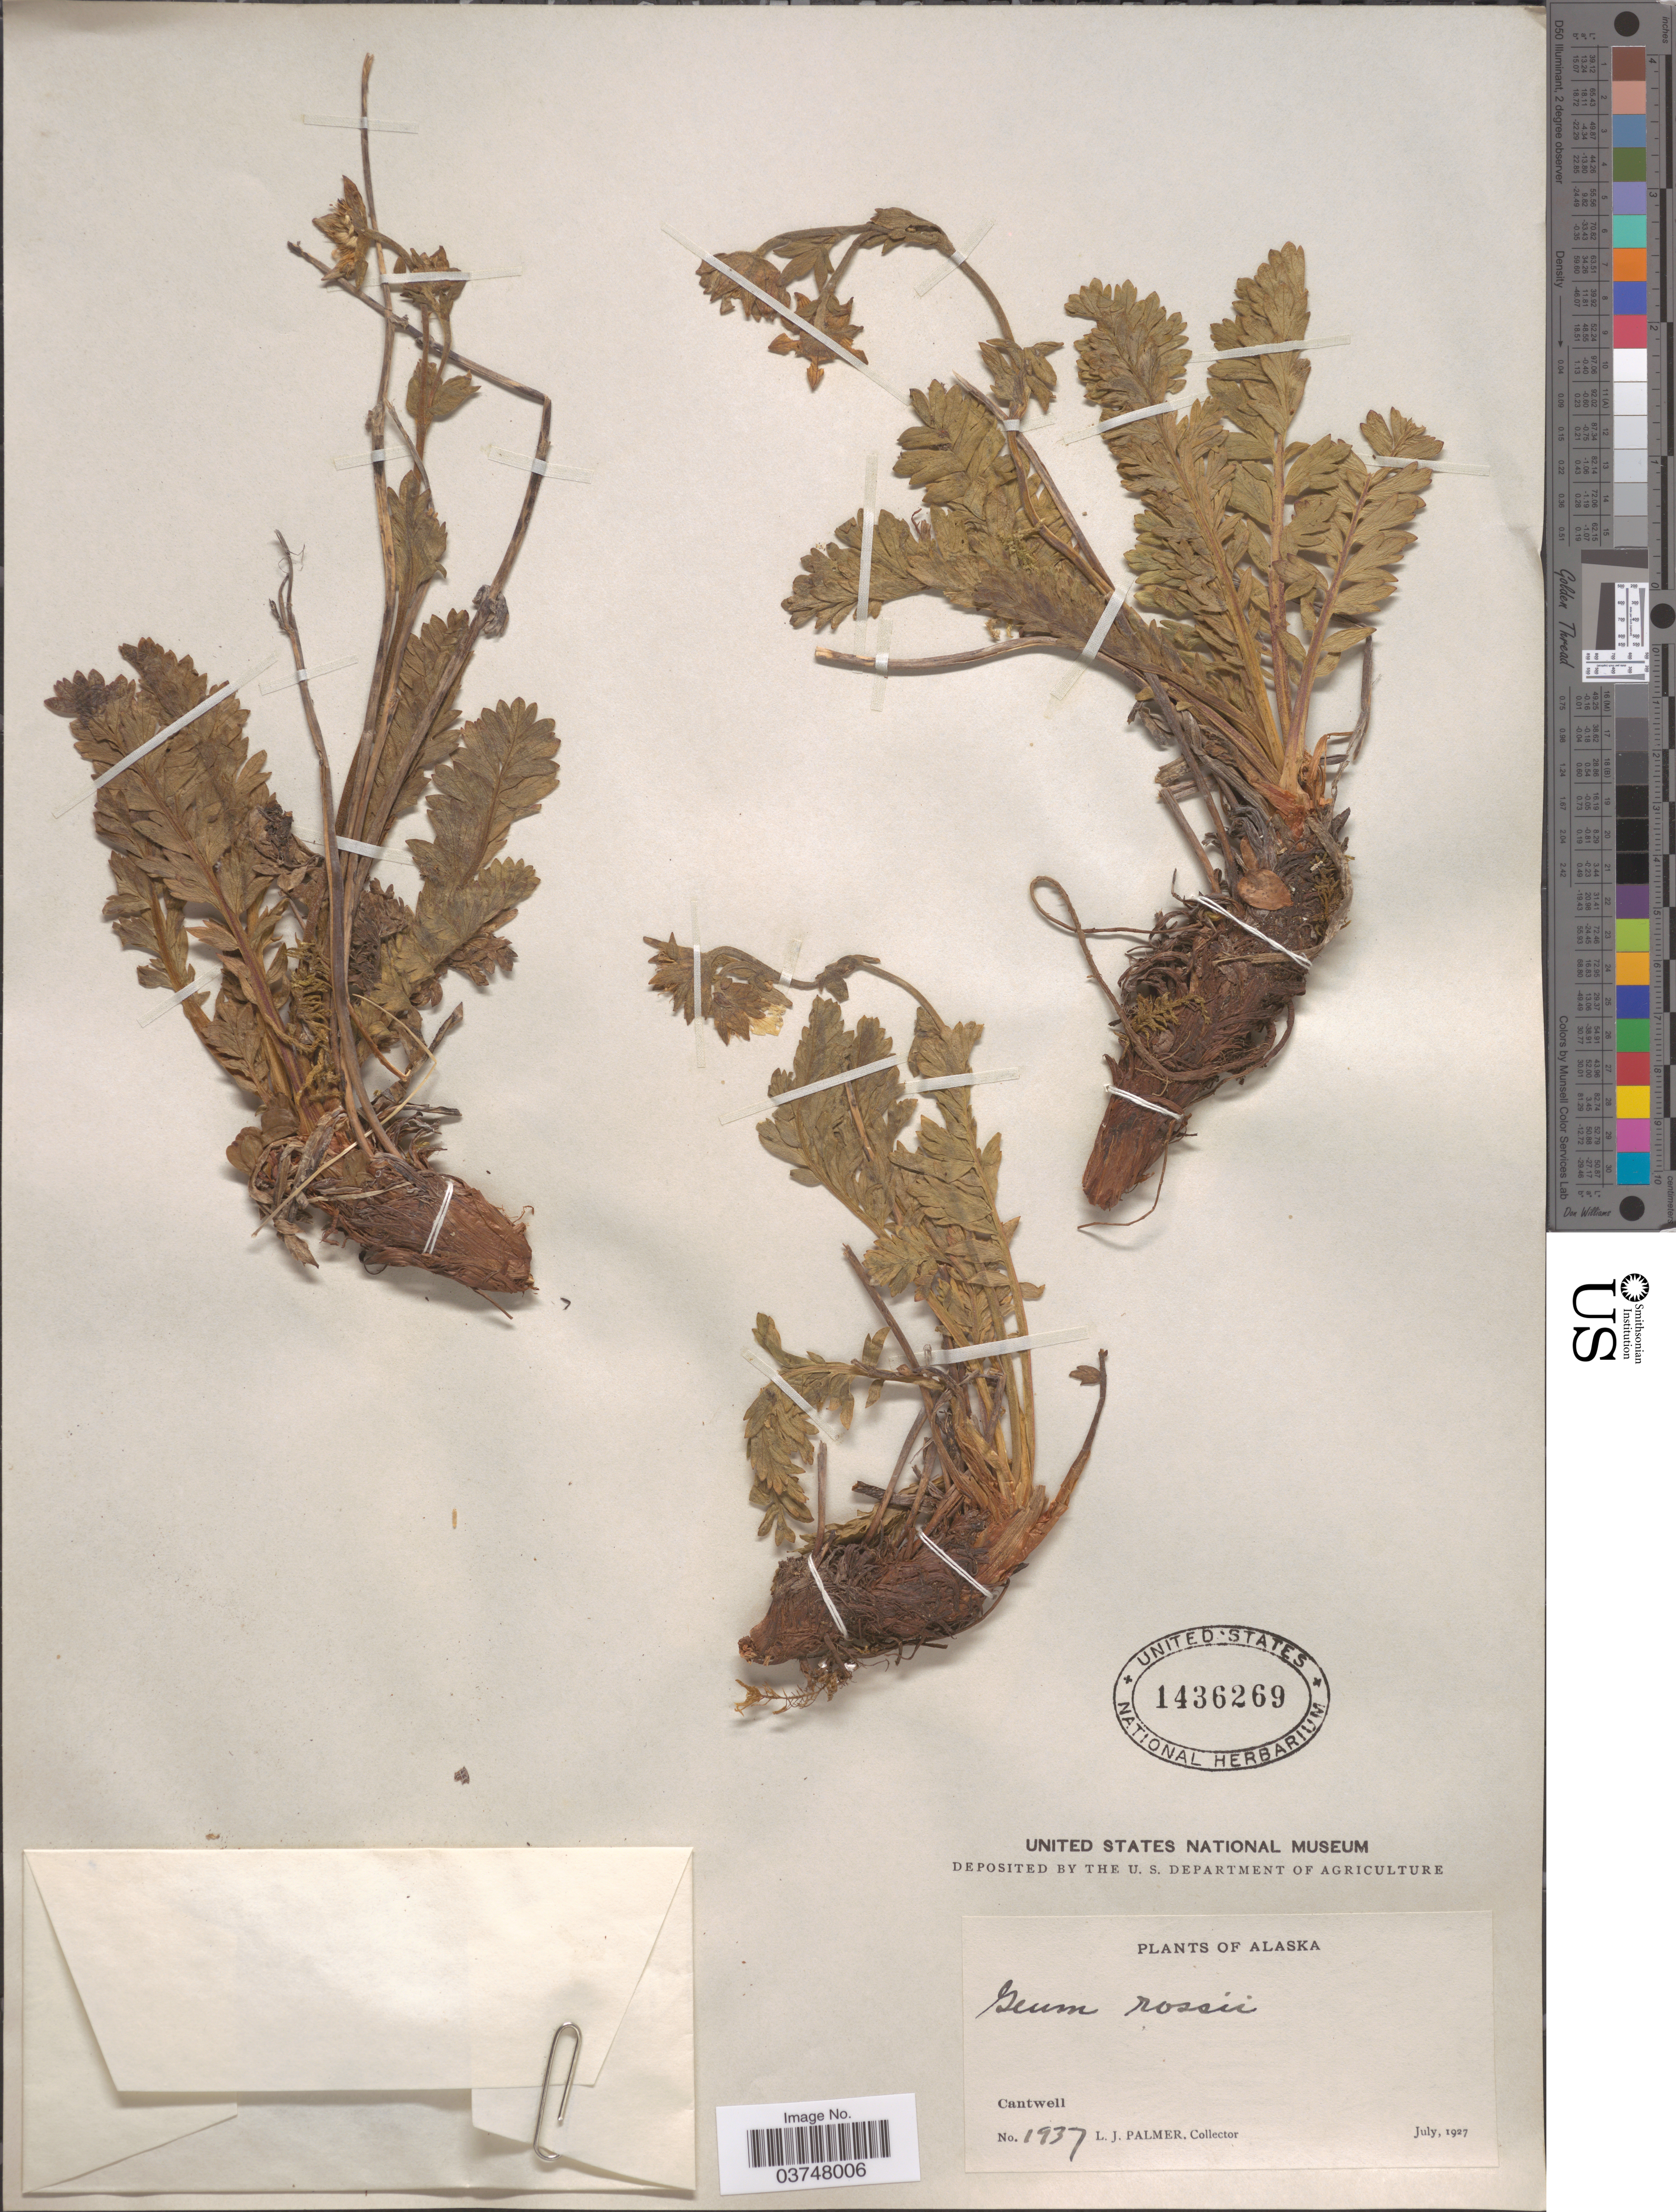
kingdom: Plantae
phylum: Tracheophyta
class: Magnoliopsida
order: Rosales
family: Rosaceae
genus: Geum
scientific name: Geum rossii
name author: (R. Br.) Ser.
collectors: L. J. Palmer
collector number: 1937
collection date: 1927-07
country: United States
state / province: Alaska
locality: Cantwell.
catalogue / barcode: US 1436269